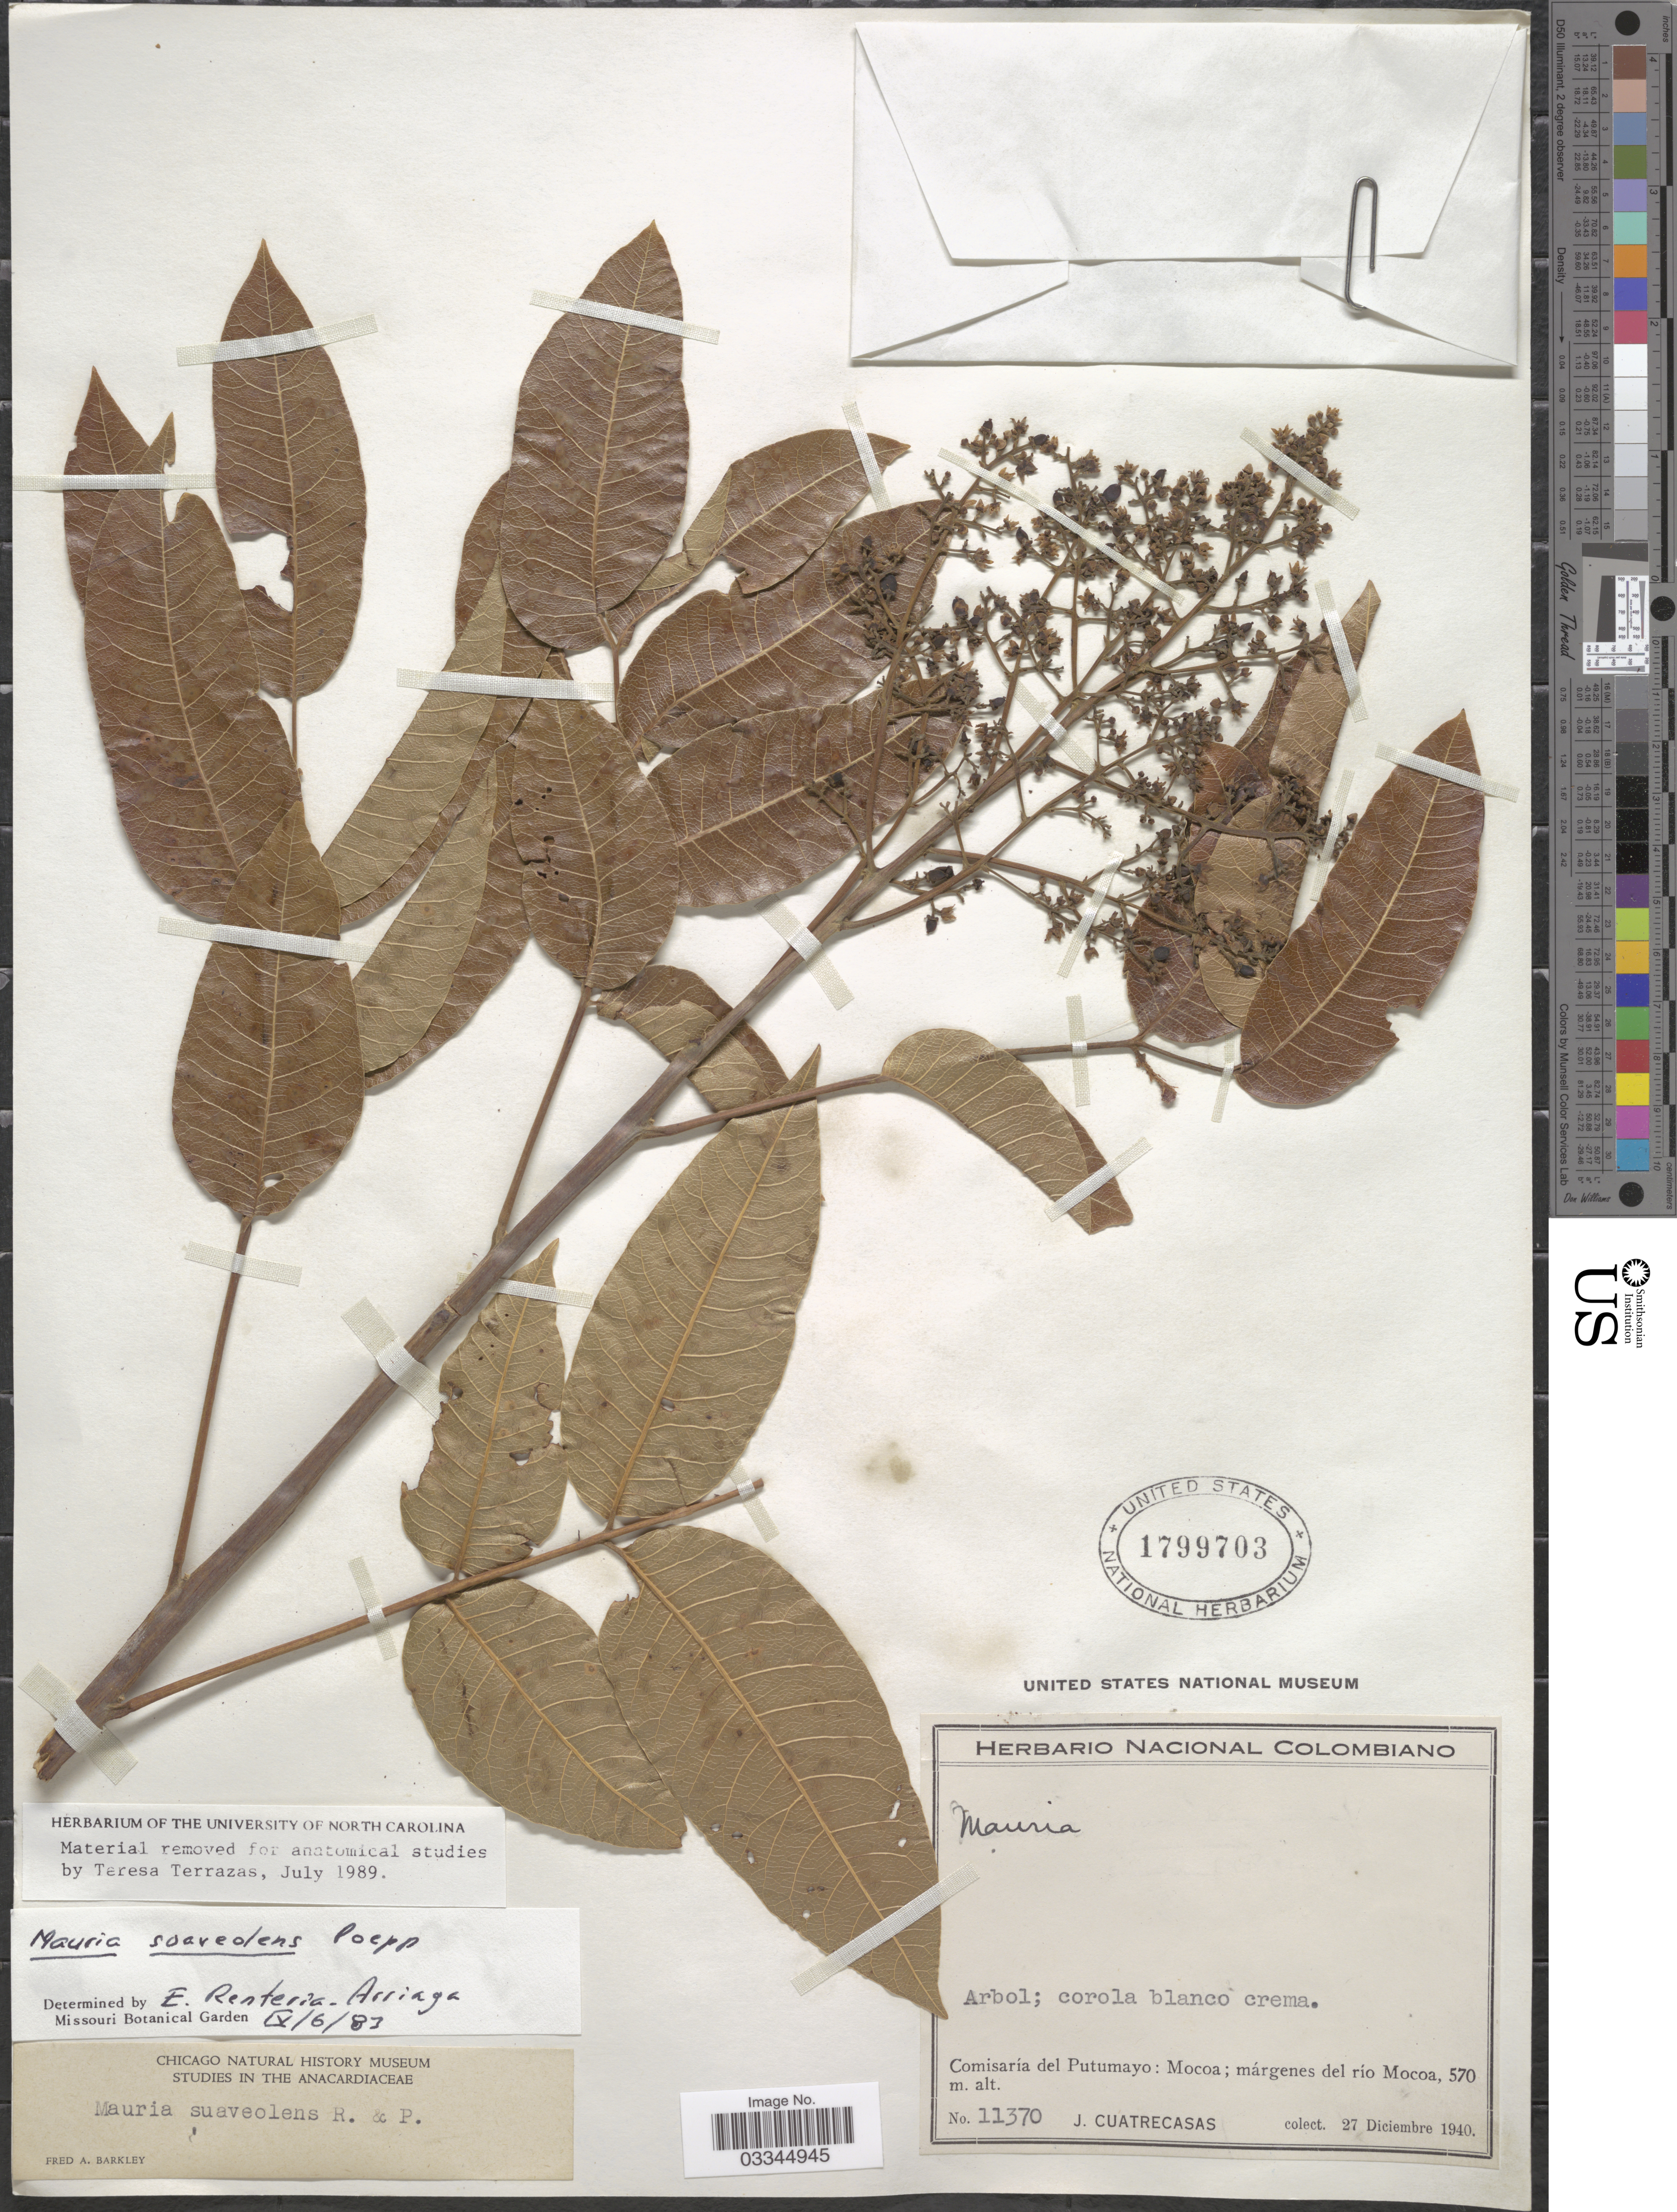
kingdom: Plantae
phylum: Tracheophyta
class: Magnoliopsida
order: Sapindales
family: Anacardiaceae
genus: Mauria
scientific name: Mauria suaveolens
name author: Poepp.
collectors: J. Cuatrecasas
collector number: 11370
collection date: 1940-12-27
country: Colombia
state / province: Putumayo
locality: Comisaría del Putumayo: Mocoa; márgenes del río Mocoa.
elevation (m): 570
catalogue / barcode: US 1799703